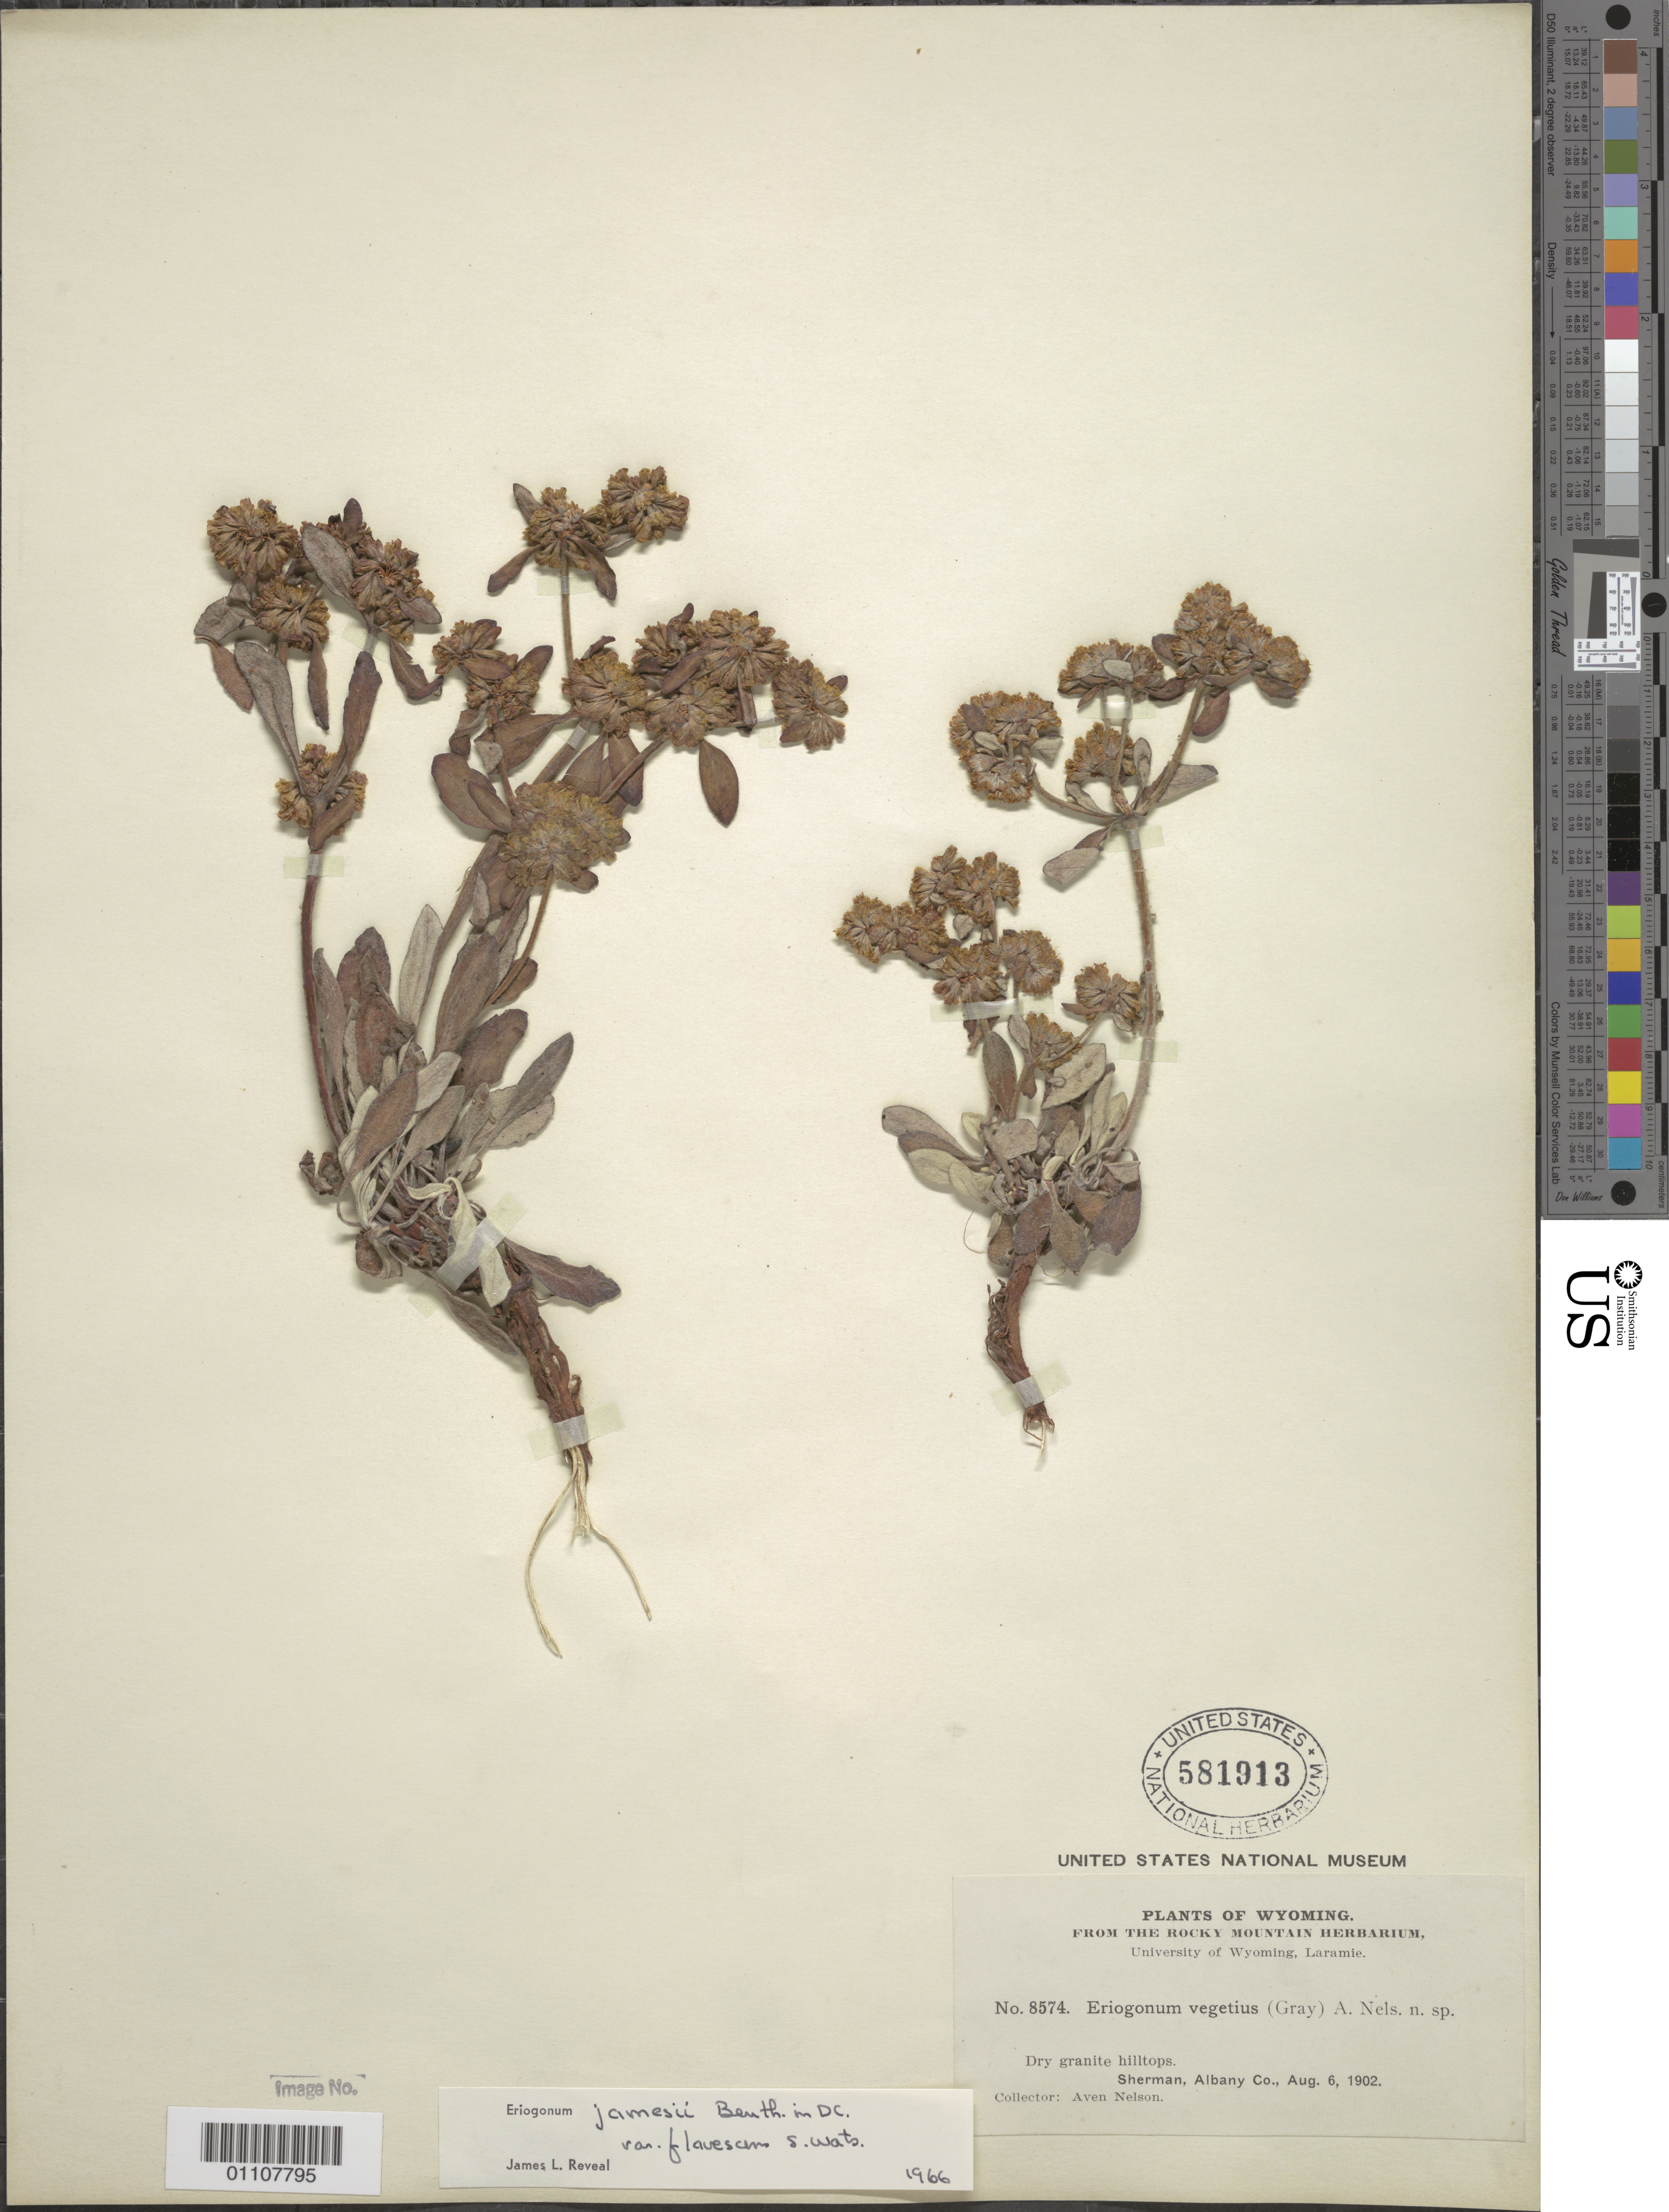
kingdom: Plantae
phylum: Tracheophyta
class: Magnoliopsida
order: Caryophyllales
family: Polygonaceae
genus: Eriogonum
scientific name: Eriogonum vegetius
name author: (Torr. ex A. Gray) A. Nelson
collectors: A. Nelson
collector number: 8574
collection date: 1902-08-06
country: United States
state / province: Wyoming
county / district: Albany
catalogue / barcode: US 581913